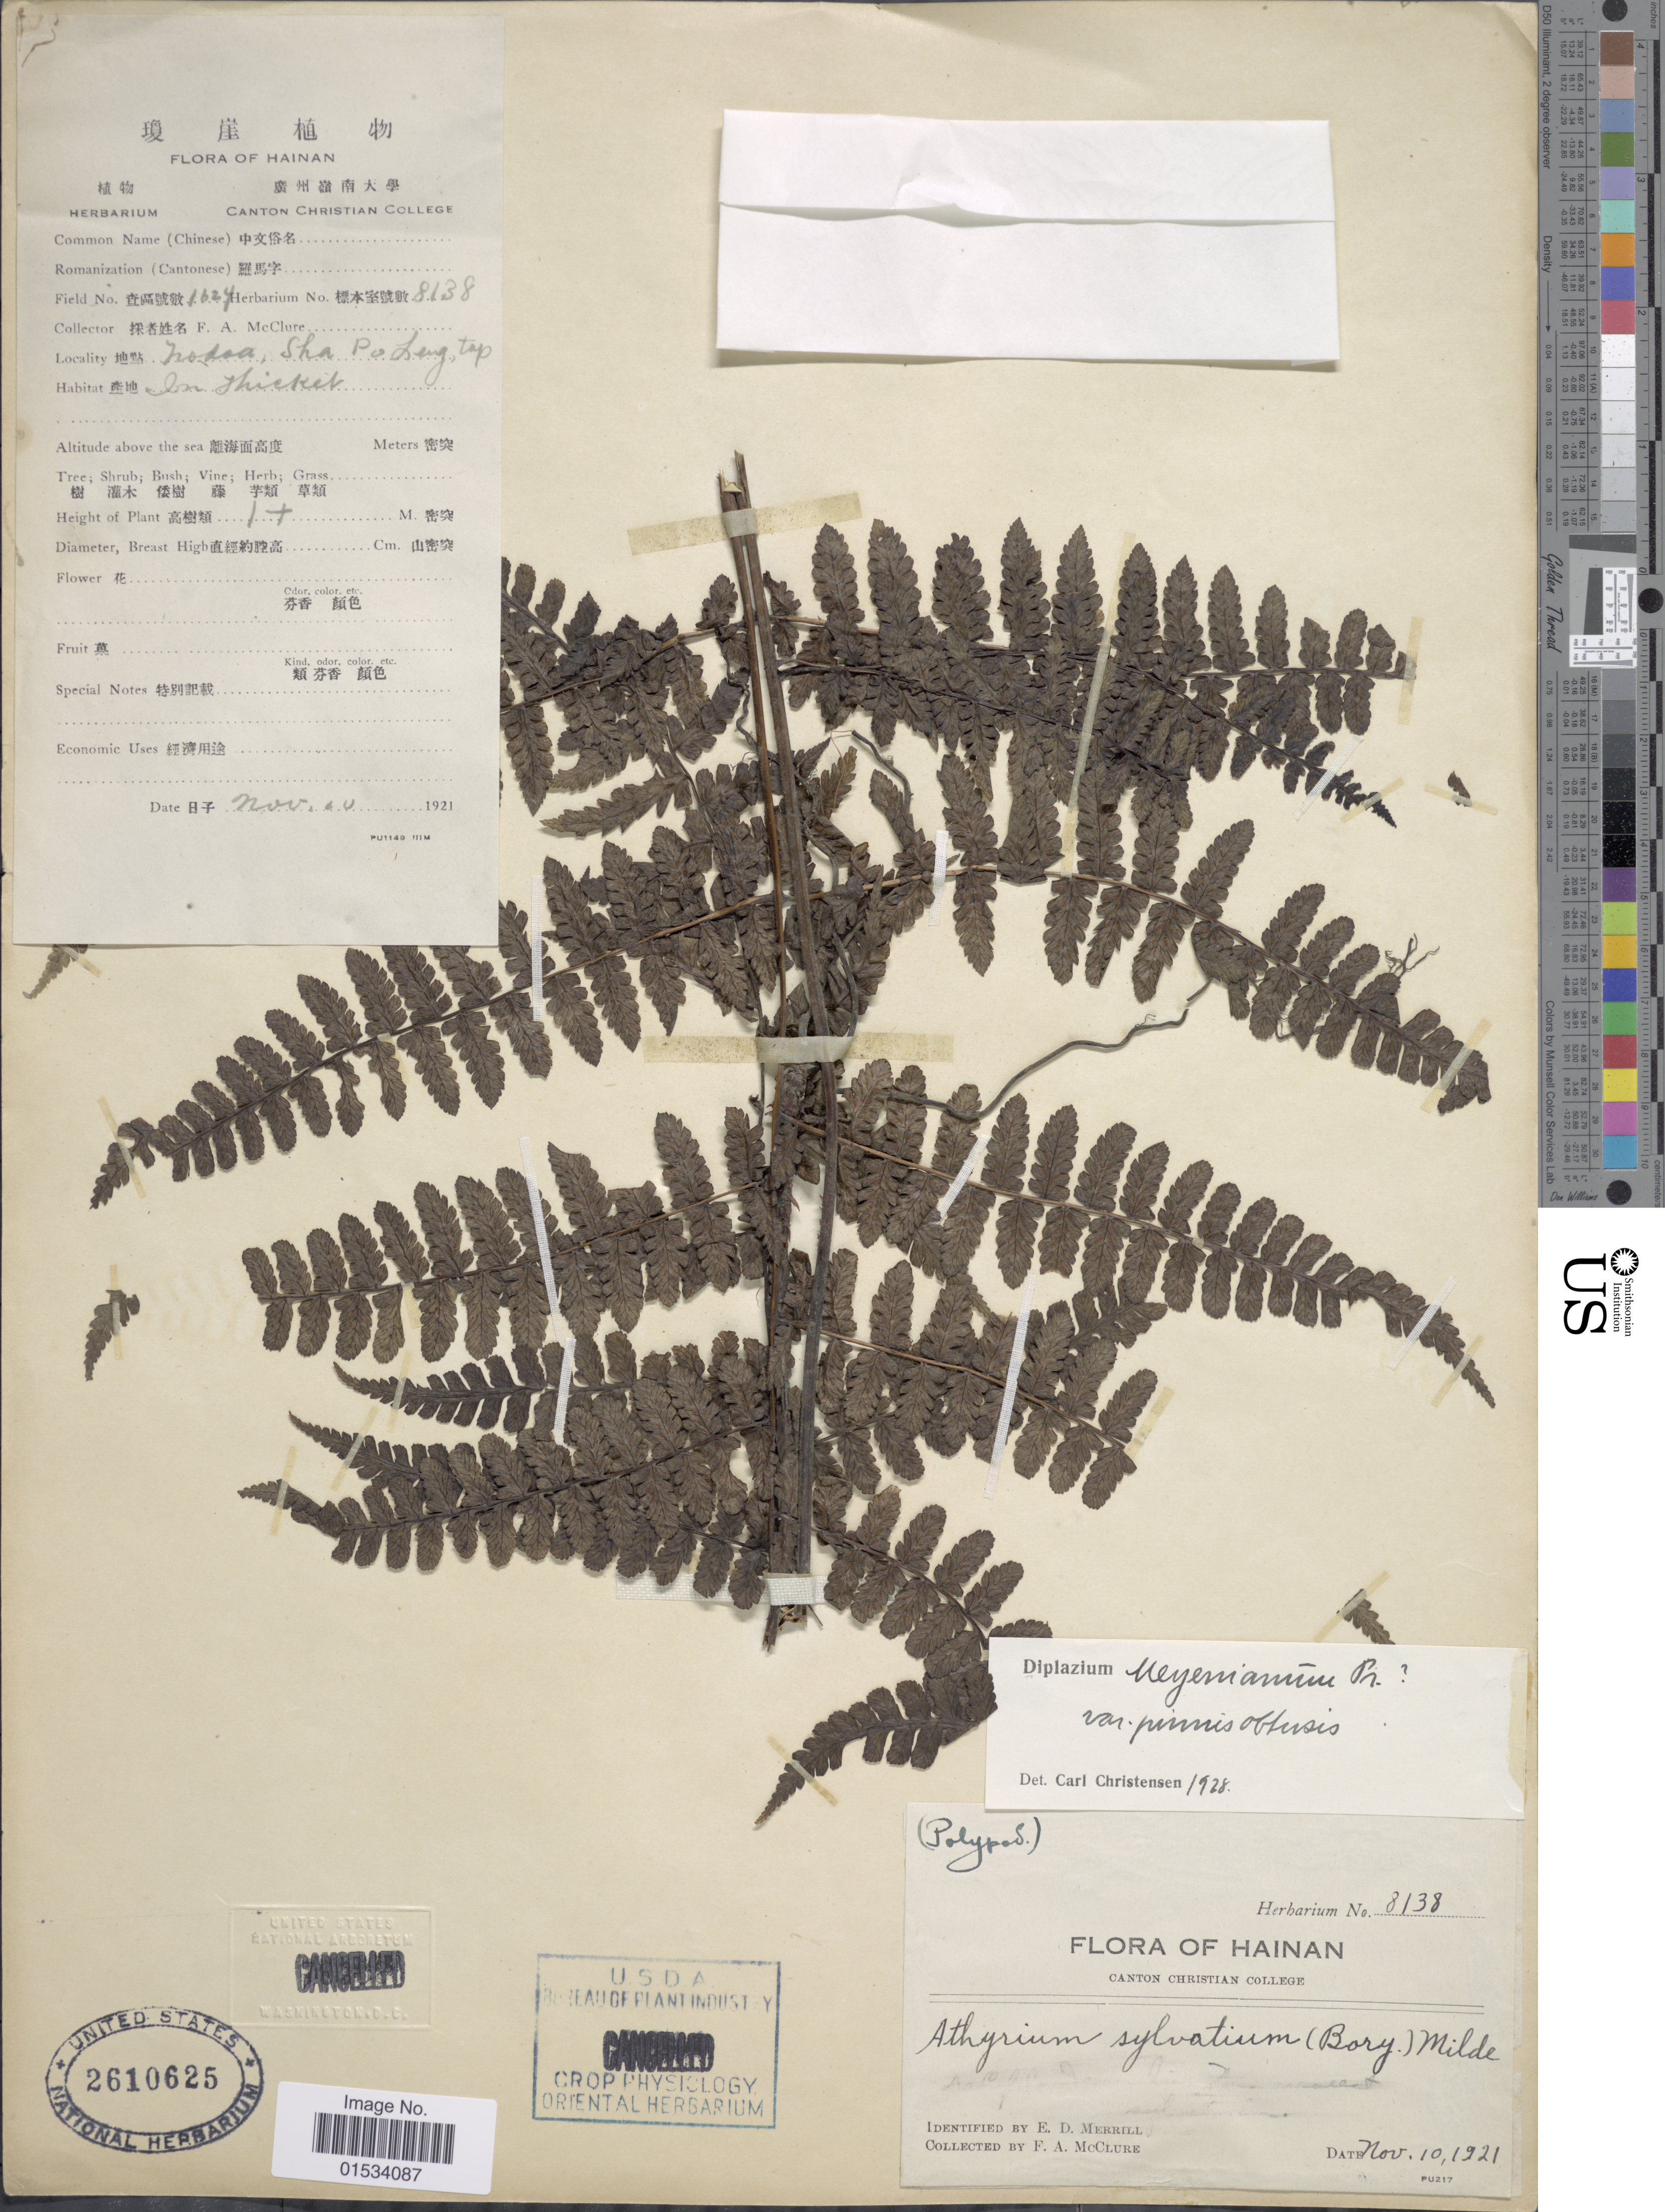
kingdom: Plantae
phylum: Tracheophyta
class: Polypodiopsida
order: Polypodiales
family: Athyriaceae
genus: Diplazium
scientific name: Diplazium meyenianum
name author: C. Presl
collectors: F. A. McClure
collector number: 1624/8138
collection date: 1921-11-10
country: China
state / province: Hainan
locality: Notea, Sha Po Lung Tap [interpreted]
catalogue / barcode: US 2610625